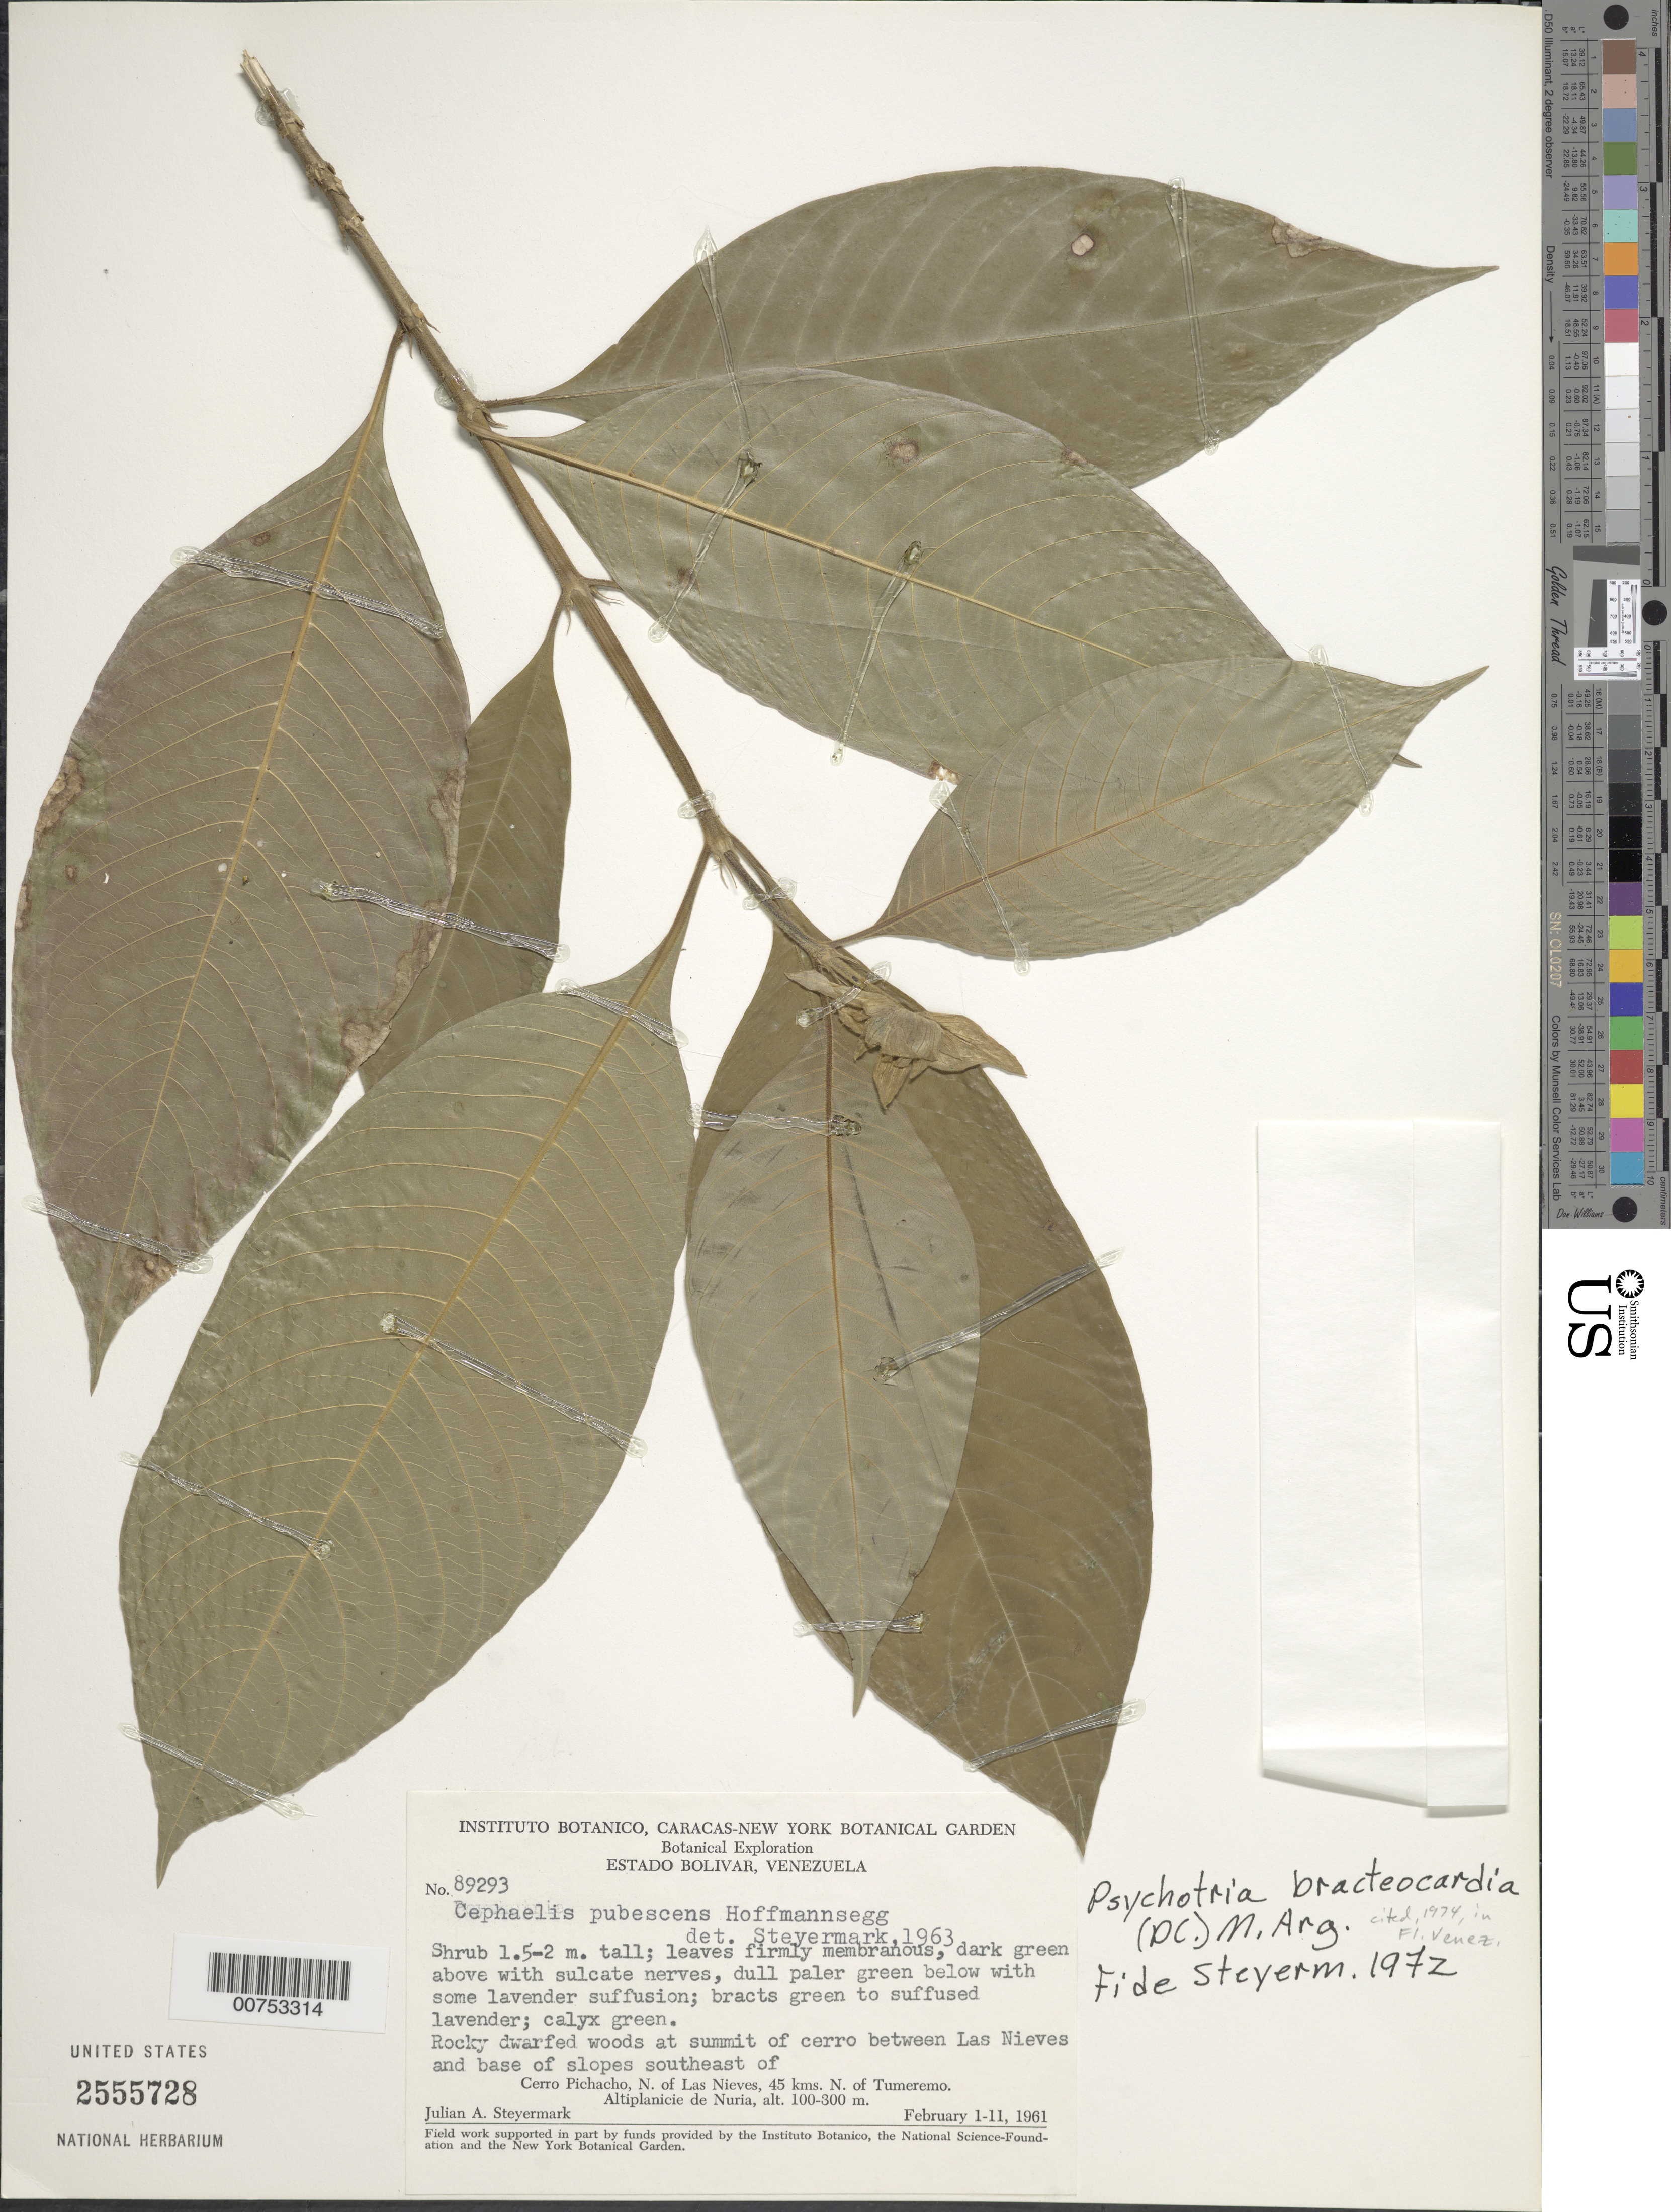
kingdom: Plantae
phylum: Tracheophyta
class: Magnoliopsida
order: Gentianales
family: Rubiaceae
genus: Psychotria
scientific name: Psychotria bracteocardia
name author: (DC.) Müll. Arg.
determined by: Steyermark, Julian A., (VEN)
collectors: J. Steyermark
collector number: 89293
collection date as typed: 1-Feb-61 to 11-Feb-61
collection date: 1961-02-01/1961-02-11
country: Venezuela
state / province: Bolívar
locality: Cerro El Picacho, N of Las Nieves, 45 km N of Tumeremo; between Las Nieves and base of slopes SE of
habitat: Rocky dwarfed woods at summit of cerro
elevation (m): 100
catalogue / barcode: US 2555728